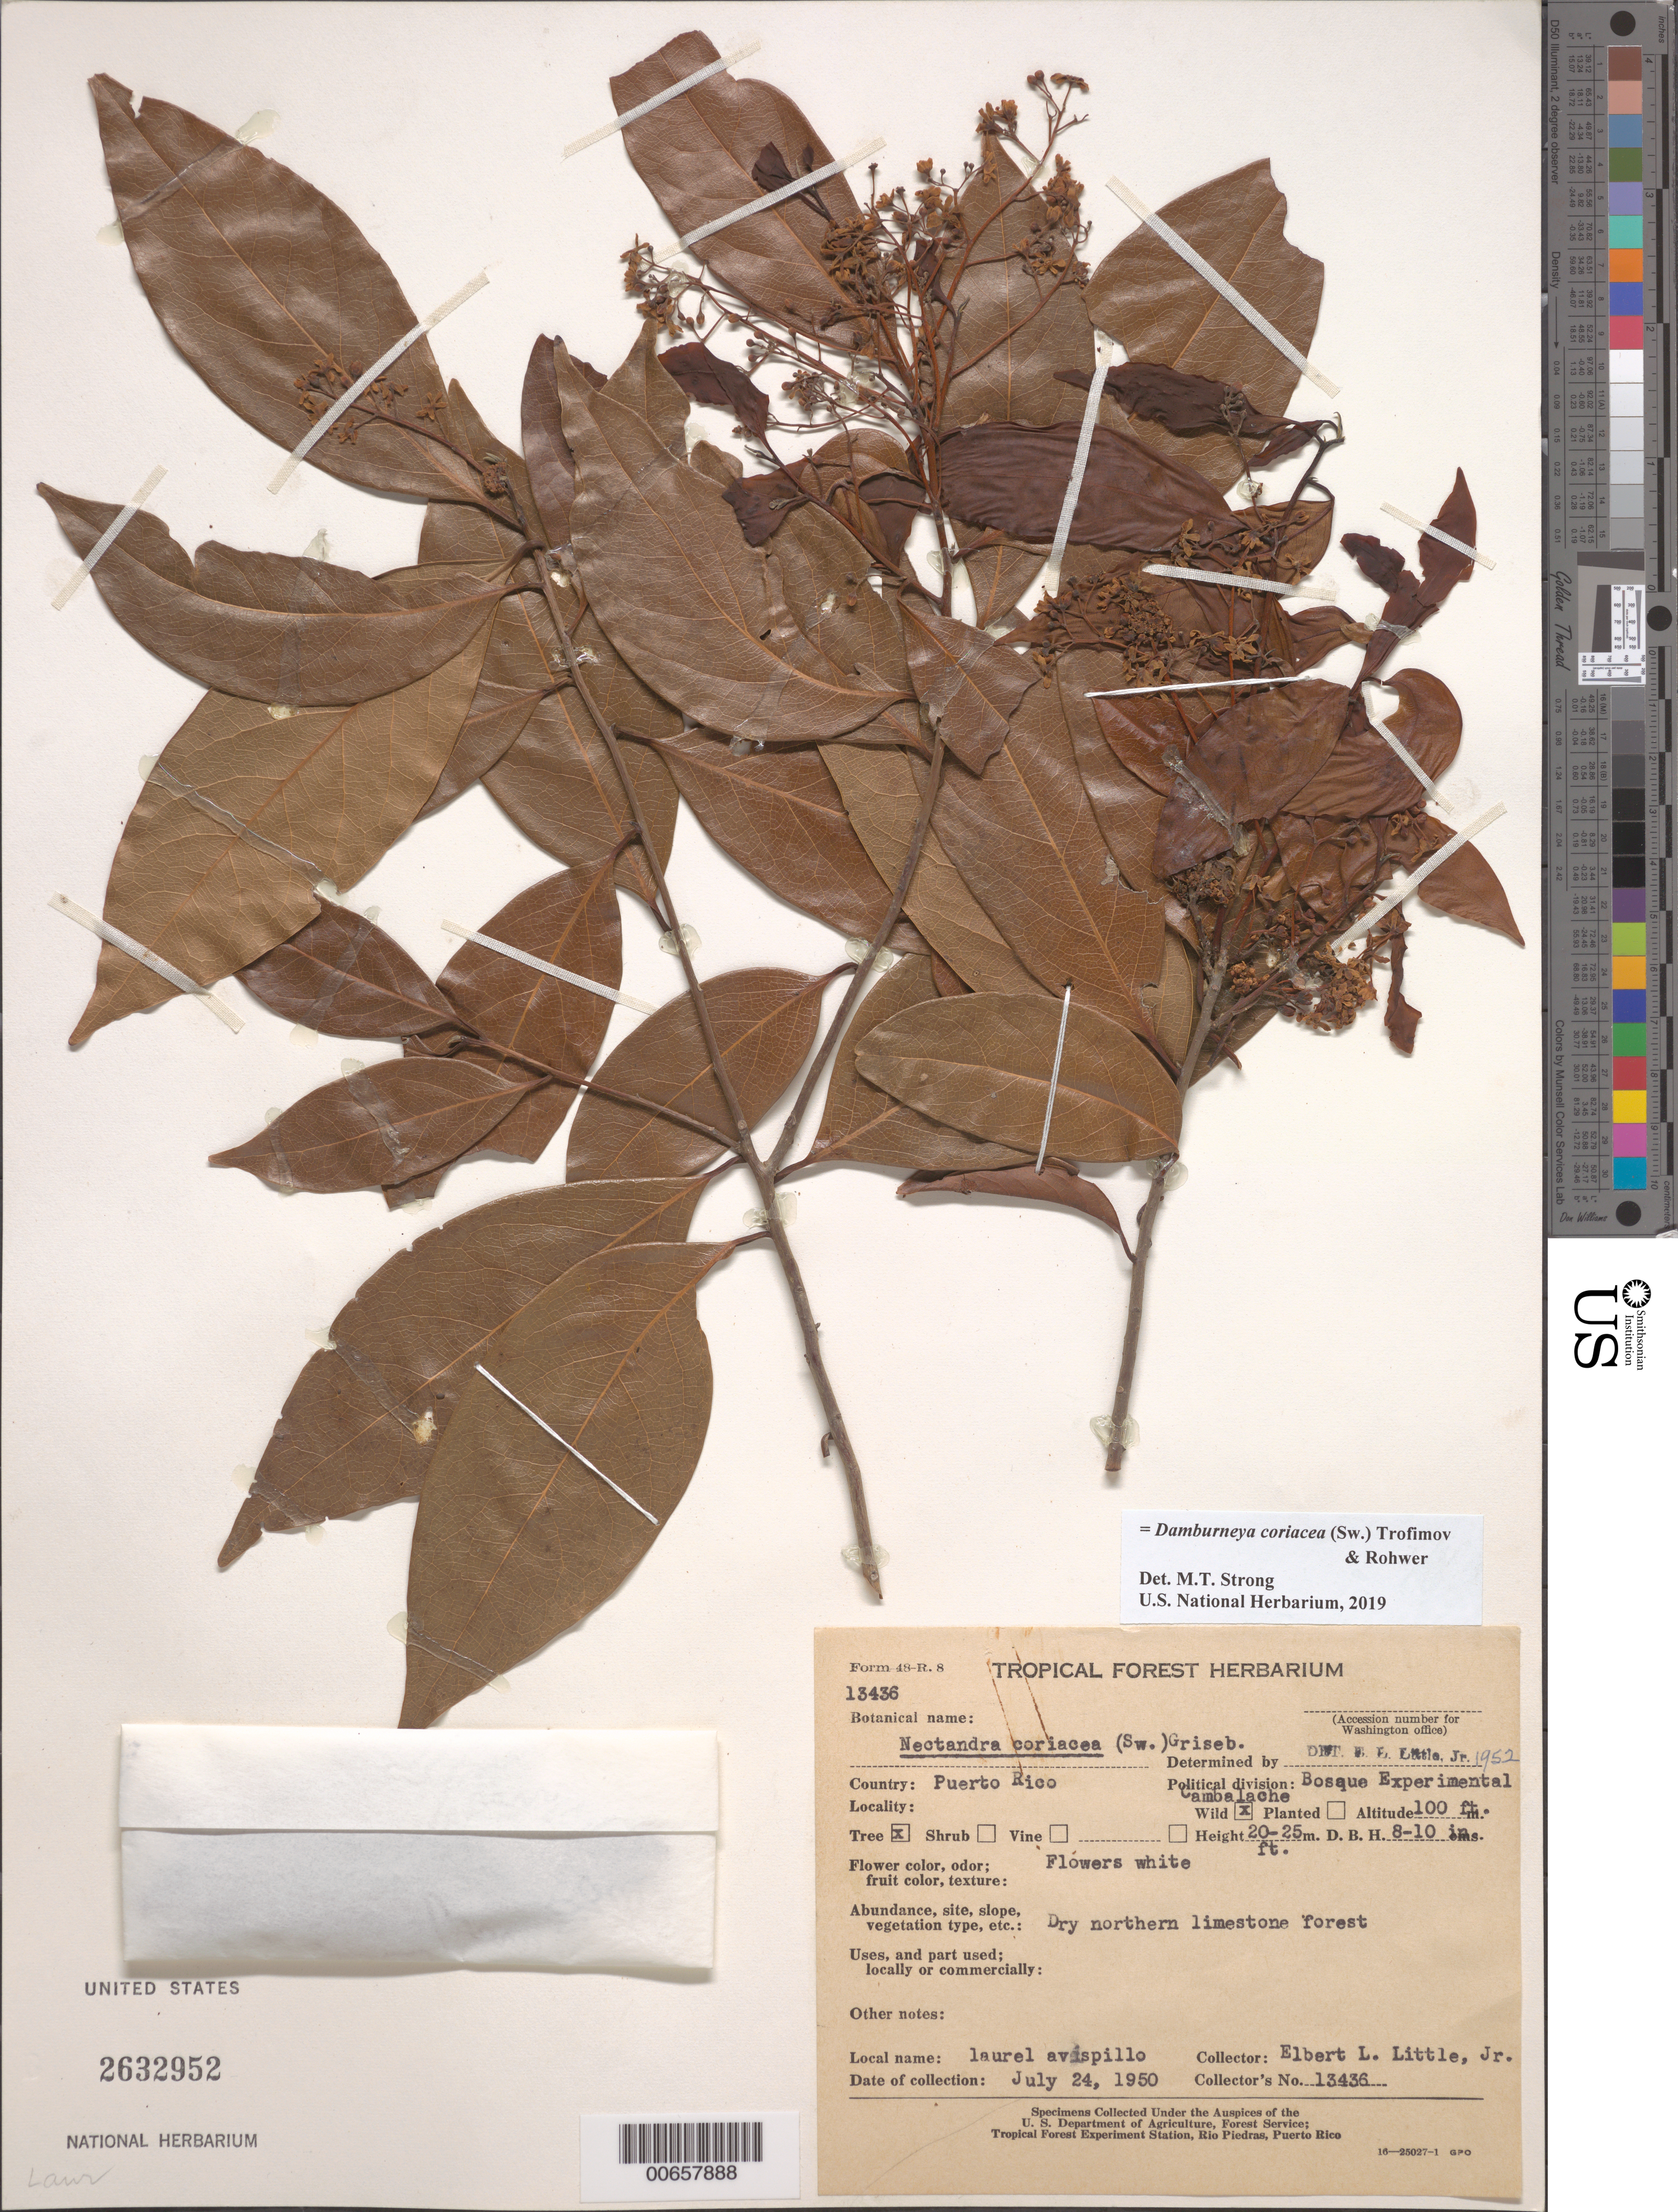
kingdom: Plantae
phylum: Tracheophyta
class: Magnoliopsida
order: Laurales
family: Lauraceae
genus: Damburneya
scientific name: Damburneya coriacea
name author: (Sw.) Trofimov & Rohwer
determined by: Strong, M. T., (US), Smithsonian Institution - National Museum of Natural History (UNITED STATES)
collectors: E. L. Little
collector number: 13436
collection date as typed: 24 Jul 1950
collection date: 1950-07-24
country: Puerto Rico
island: Greater Antilles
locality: Bosque Exp. Cambalache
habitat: Dry northern limestone forest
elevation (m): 30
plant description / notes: Common name: Laurel avispillo; Common name language: Spanish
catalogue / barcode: US 2632952